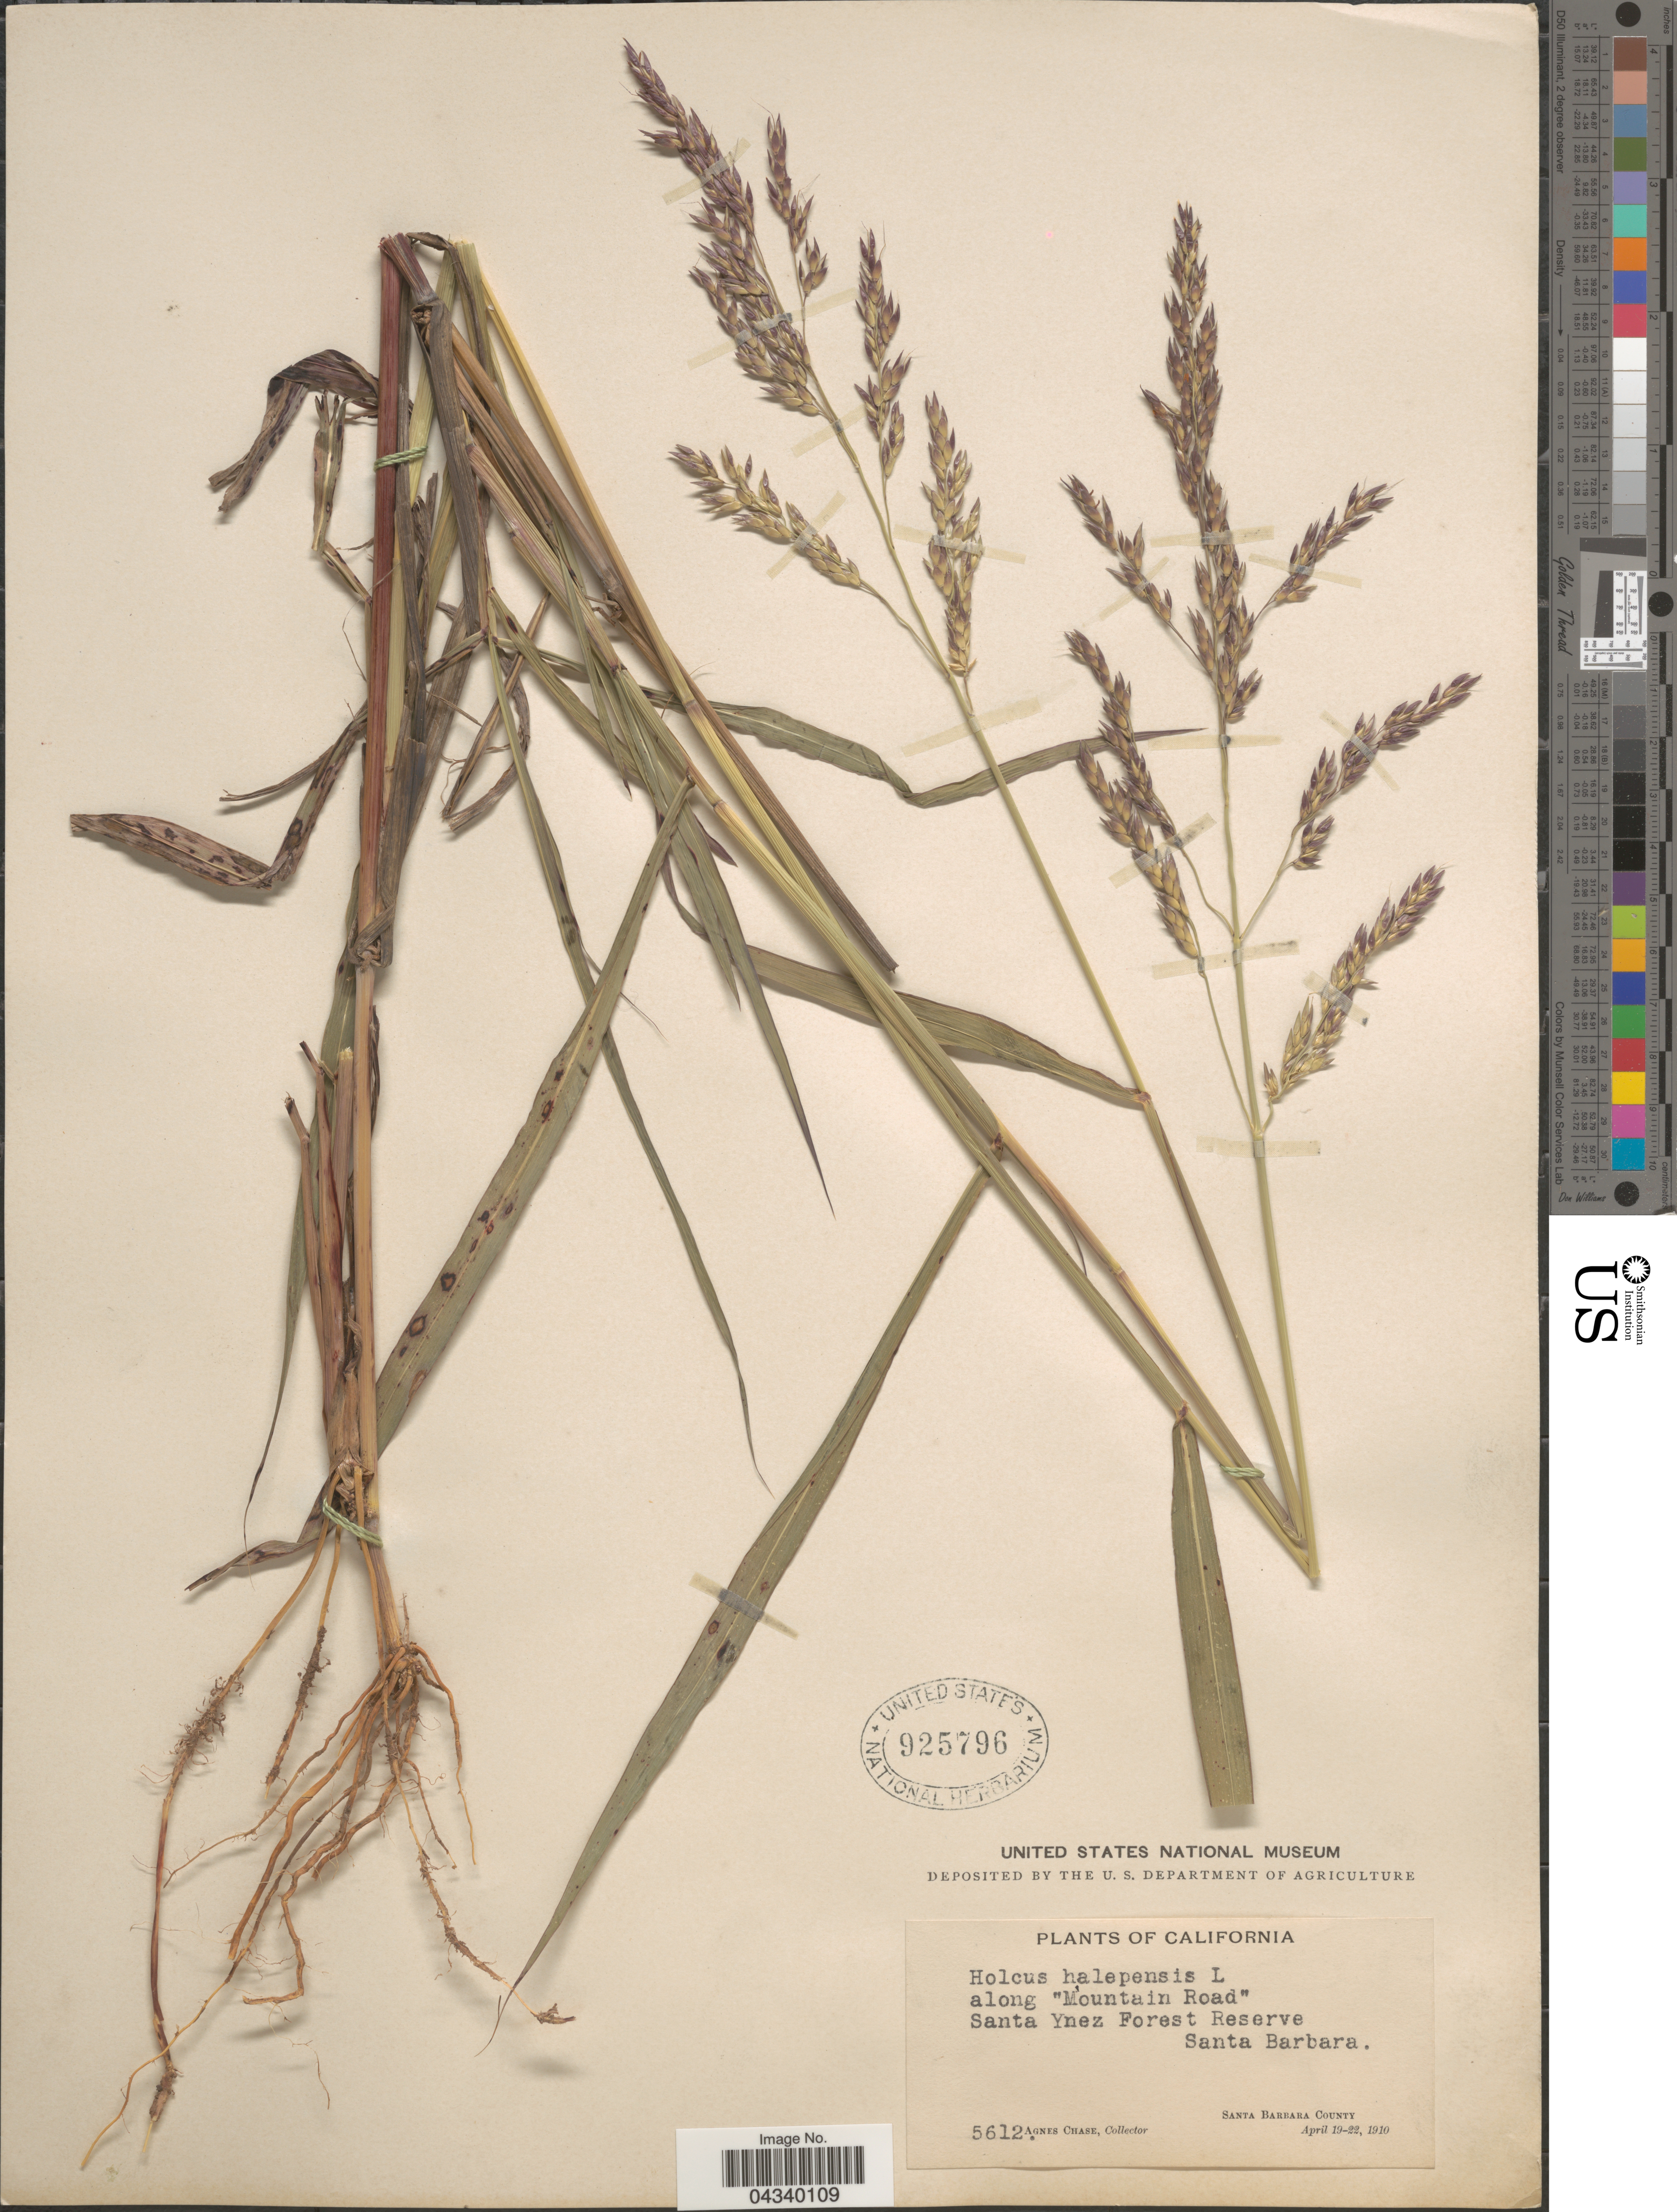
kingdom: Plantae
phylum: Tracheophyta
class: Liliopsida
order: Poales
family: Poaceae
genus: Sorghum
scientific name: Sorghum halepense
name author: (L.) Pers.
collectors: A. Chase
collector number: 5612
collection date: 1910-04-19/1910-04-22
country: United States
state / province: California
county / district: Santa Barbara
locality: Along "Mountain Road" Santa Ynez Forest Reserve. Santa Barbara. Santa Barbara County.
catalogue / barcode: US 925796